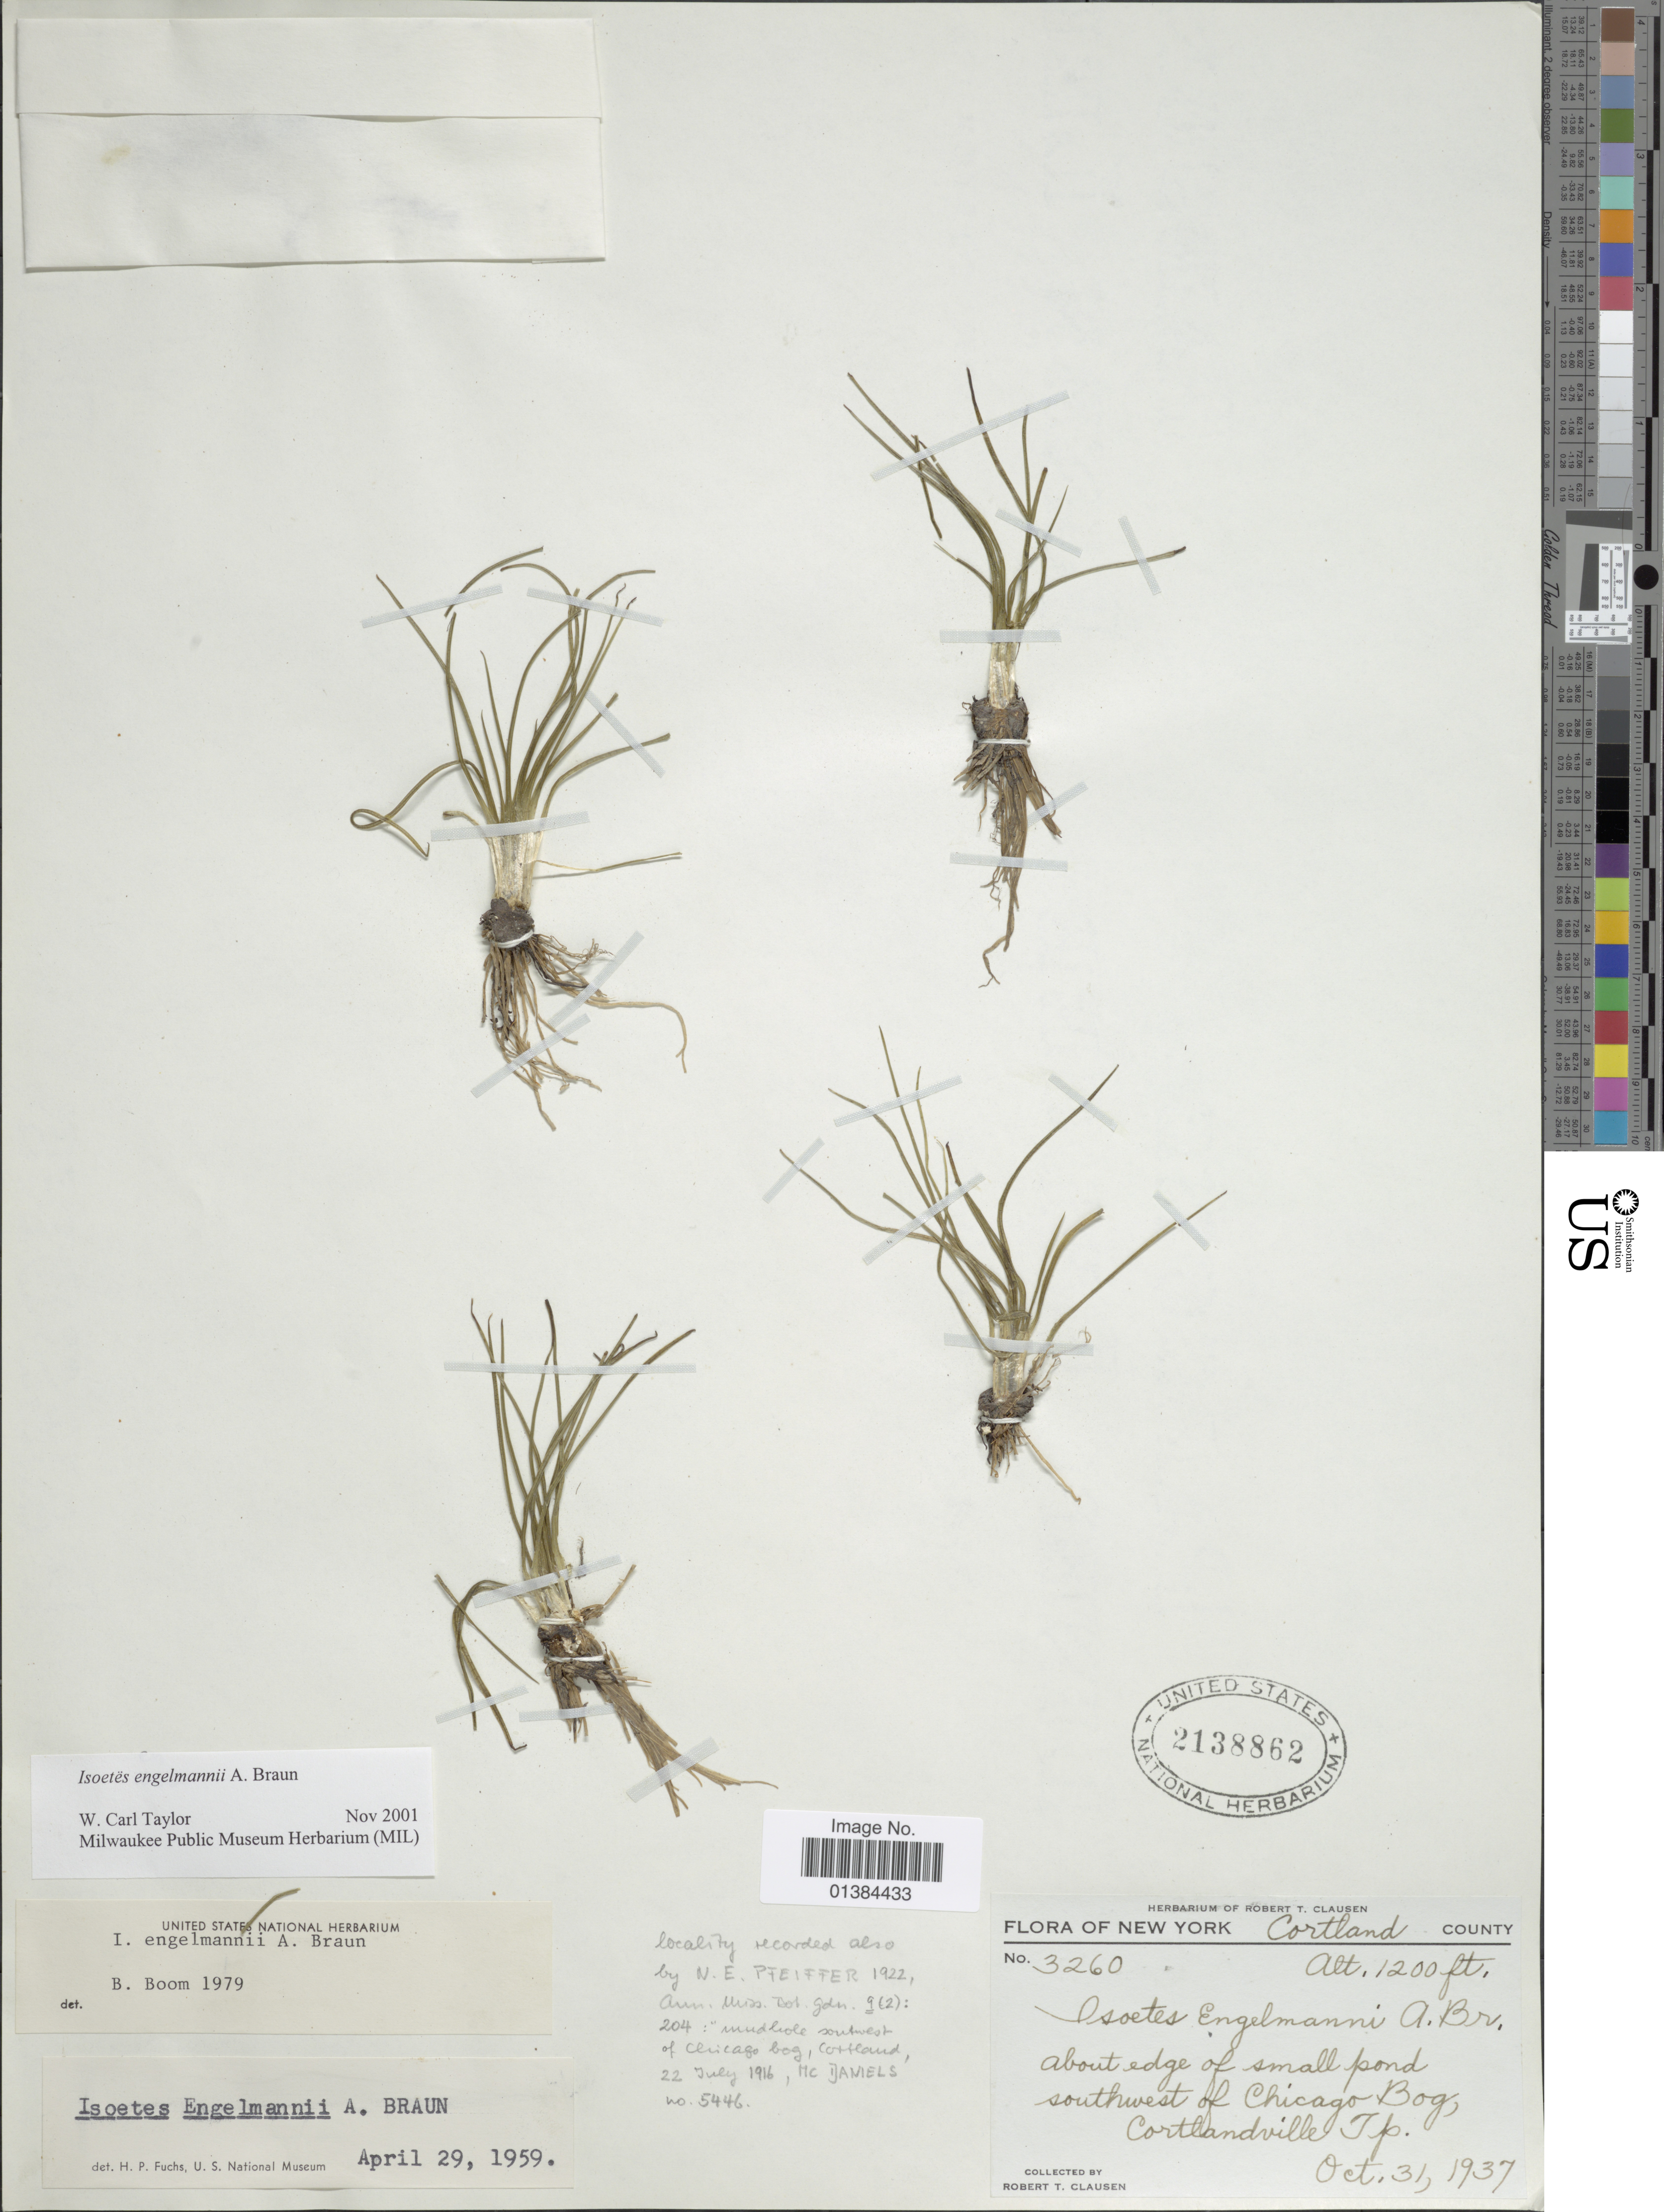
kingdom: Plantae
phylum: Tracheophyta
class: Lycopodiopsida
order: Isoetales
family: Isoetaceae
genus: Isoetes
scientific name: Isoetes engelmannii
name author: A. Braun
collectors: R. T. Clausen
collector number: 3260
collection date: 1937-10-31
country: United States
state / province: New York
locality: Cortland County. About edge of small pond southwest of Chicago Bog, Cortlandville Tp.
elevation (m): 366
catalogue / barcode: US 2138862